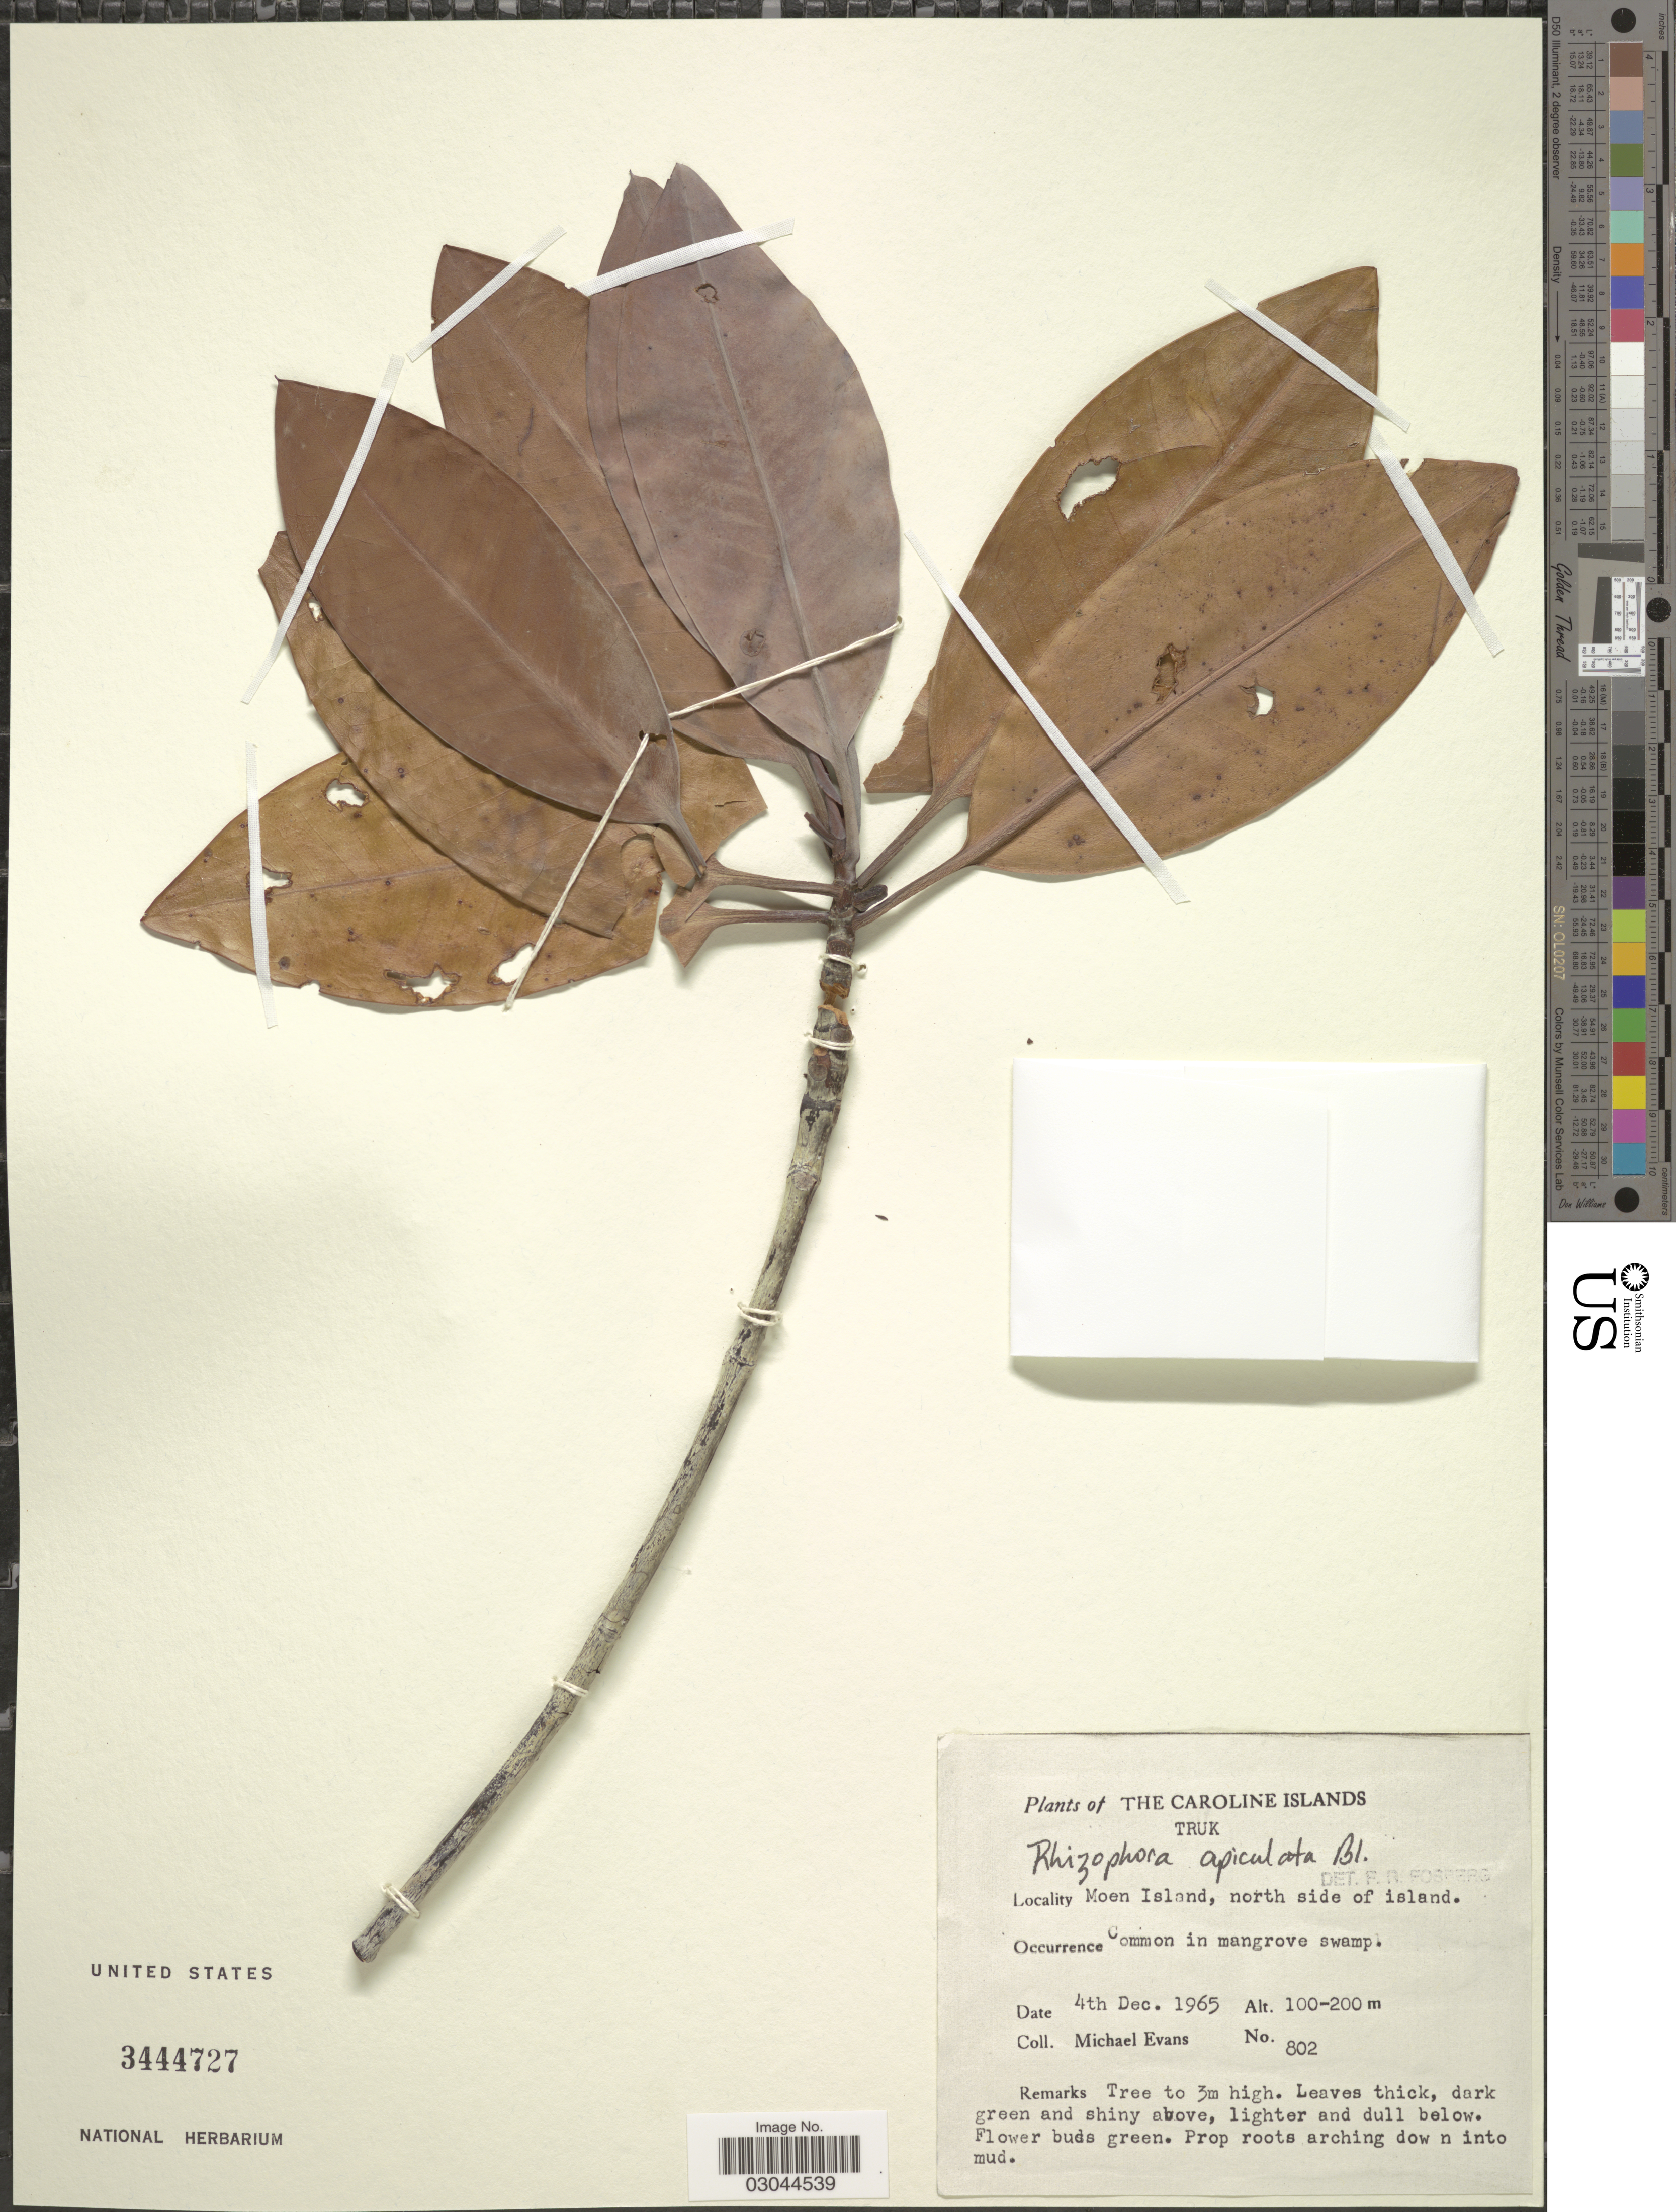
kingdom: Plantae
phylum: Tracheophyta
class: Magnoliopsida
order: Malpighiales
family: Rhizophoraceae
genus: Rhizophora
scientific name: Rhizophora apiculata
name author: Blume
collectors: M. Evans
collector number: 802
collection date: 1965-12-04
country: Micronesia, Federated States of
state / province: Truk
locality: The Caroline Islands. Moen Island, north side of island.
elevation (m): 100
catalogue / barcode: US 3444727